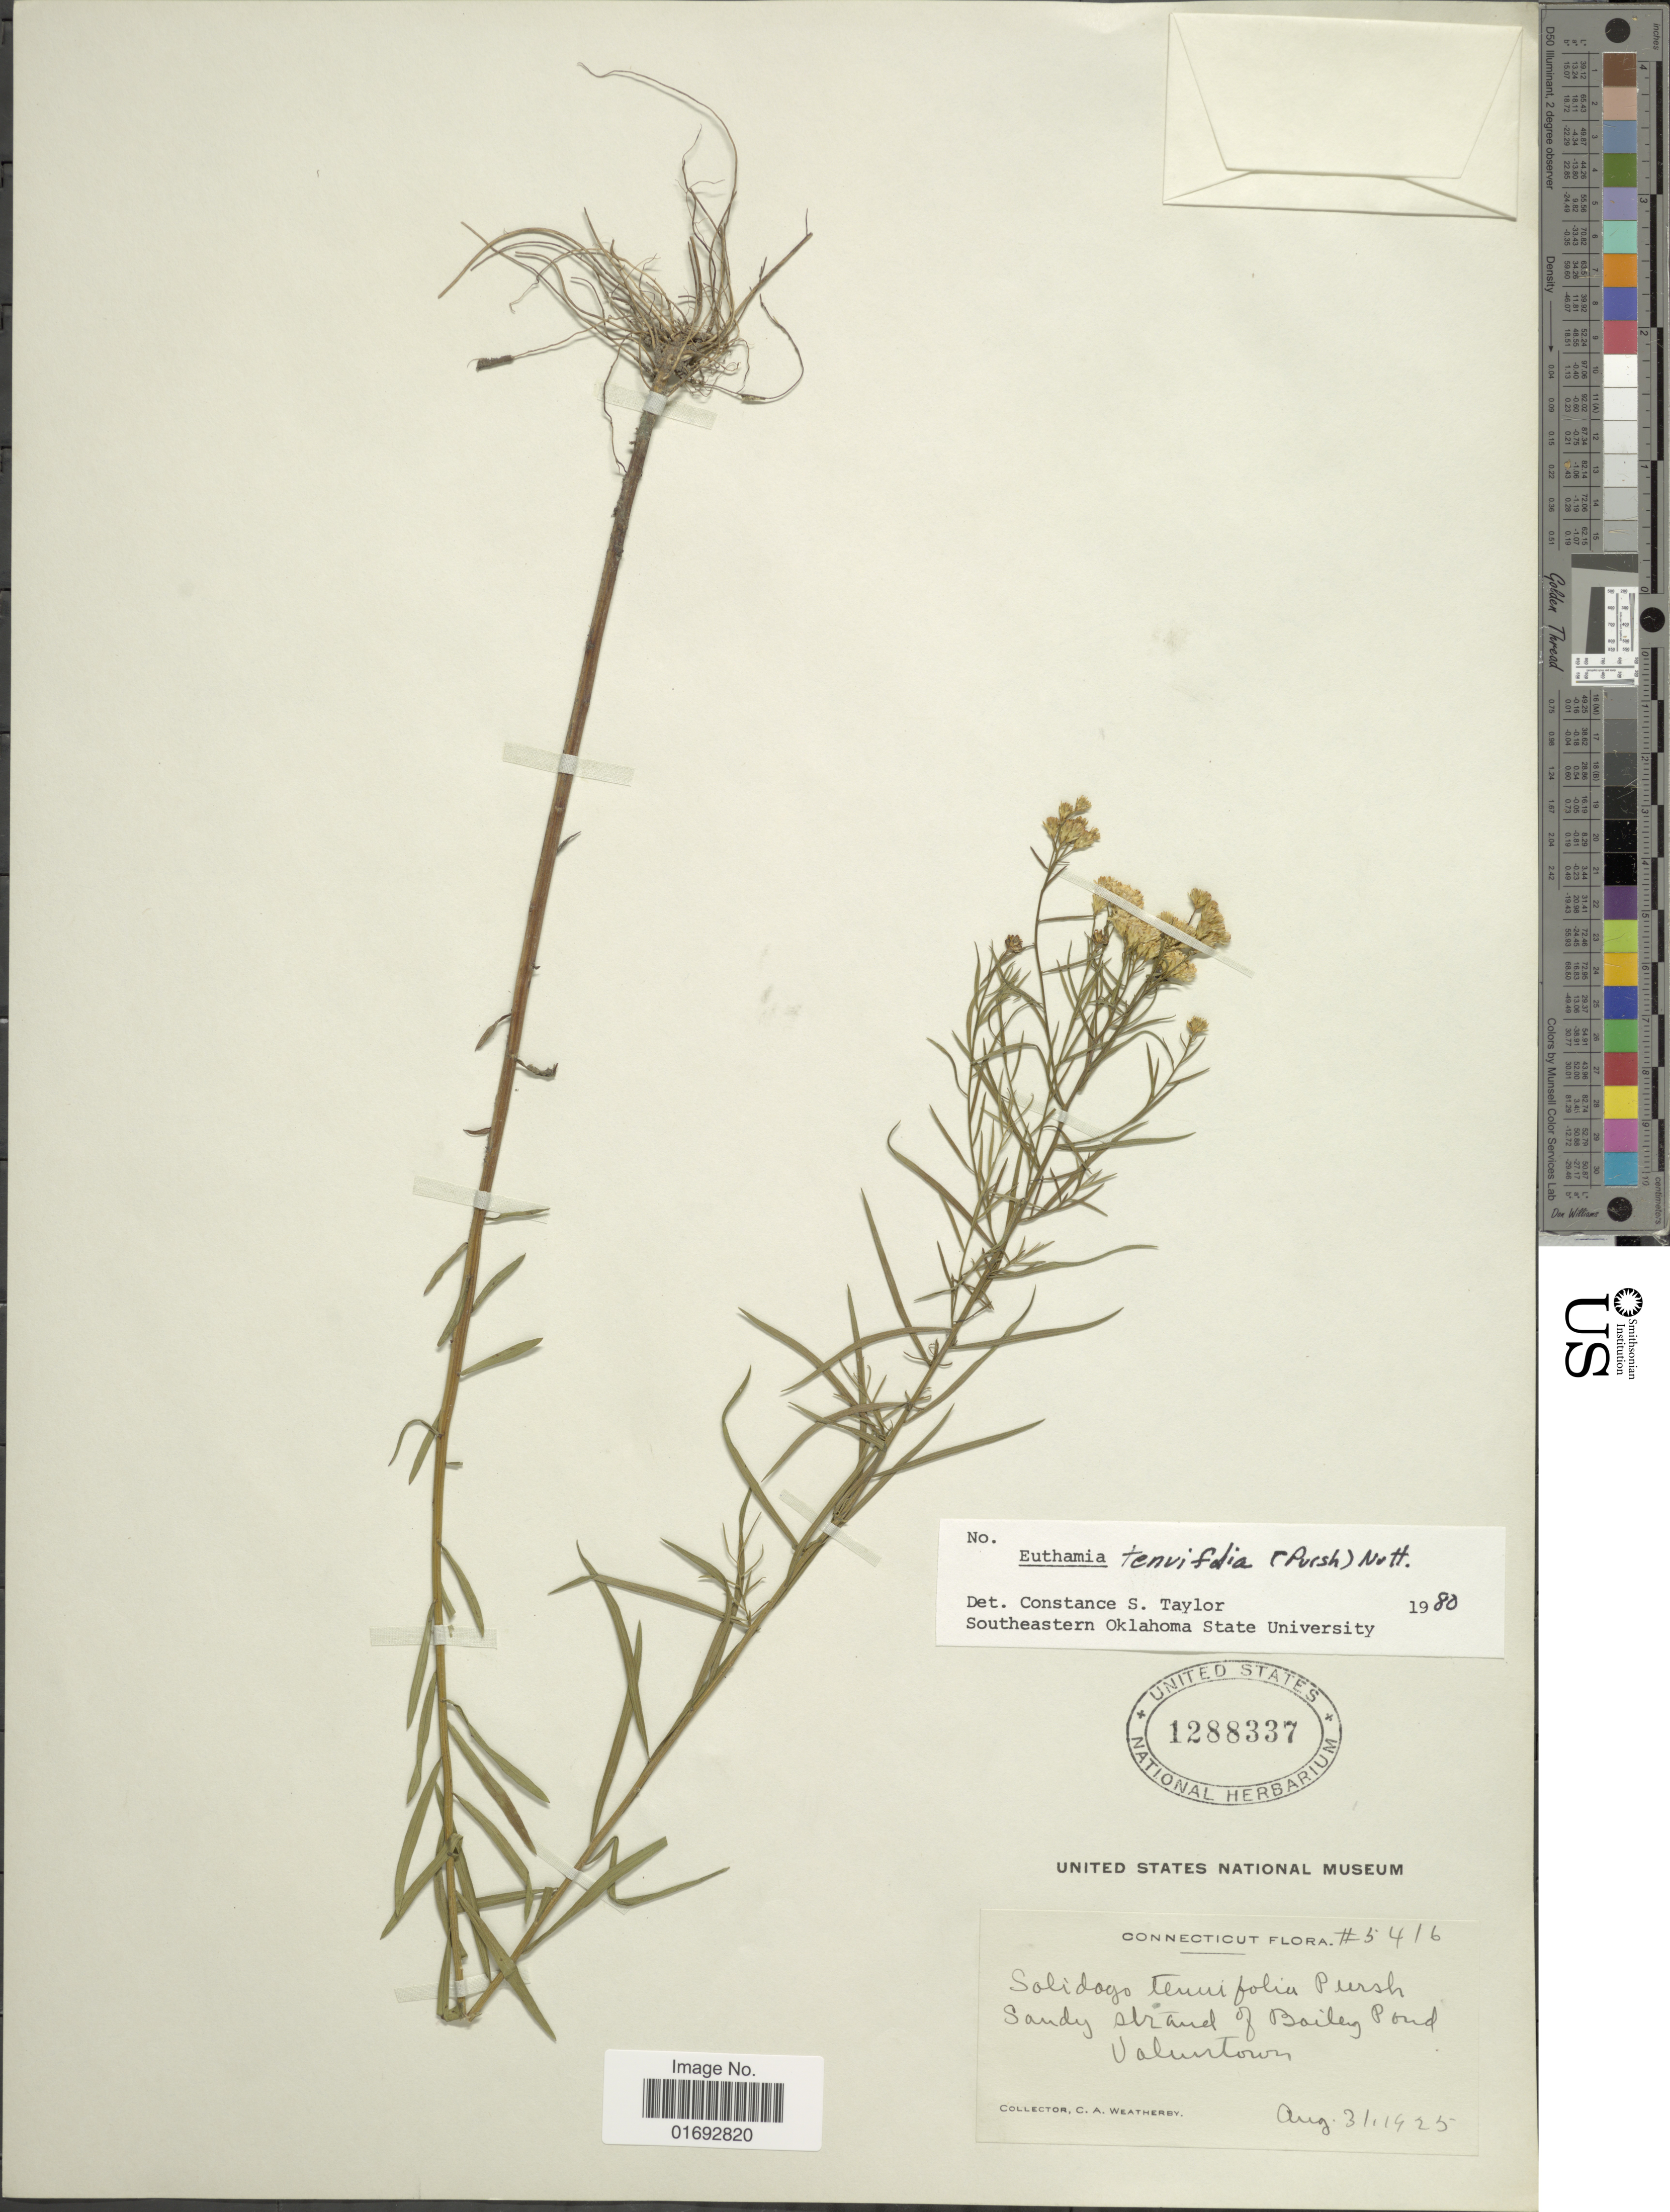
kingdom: Plantae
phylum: Tracheophyta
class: Magnoliopsida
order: Asterales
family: Asteraceae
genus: Euthamia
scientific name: Euthamia tenuifolia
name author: (Pursh) Nutt.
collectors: C. A. Weatherby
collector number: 5416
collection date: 1925-08-31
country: United States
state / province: Connecticut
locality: Sandy strand of Bailey Pond, Voluntown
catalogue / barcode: US 1288337